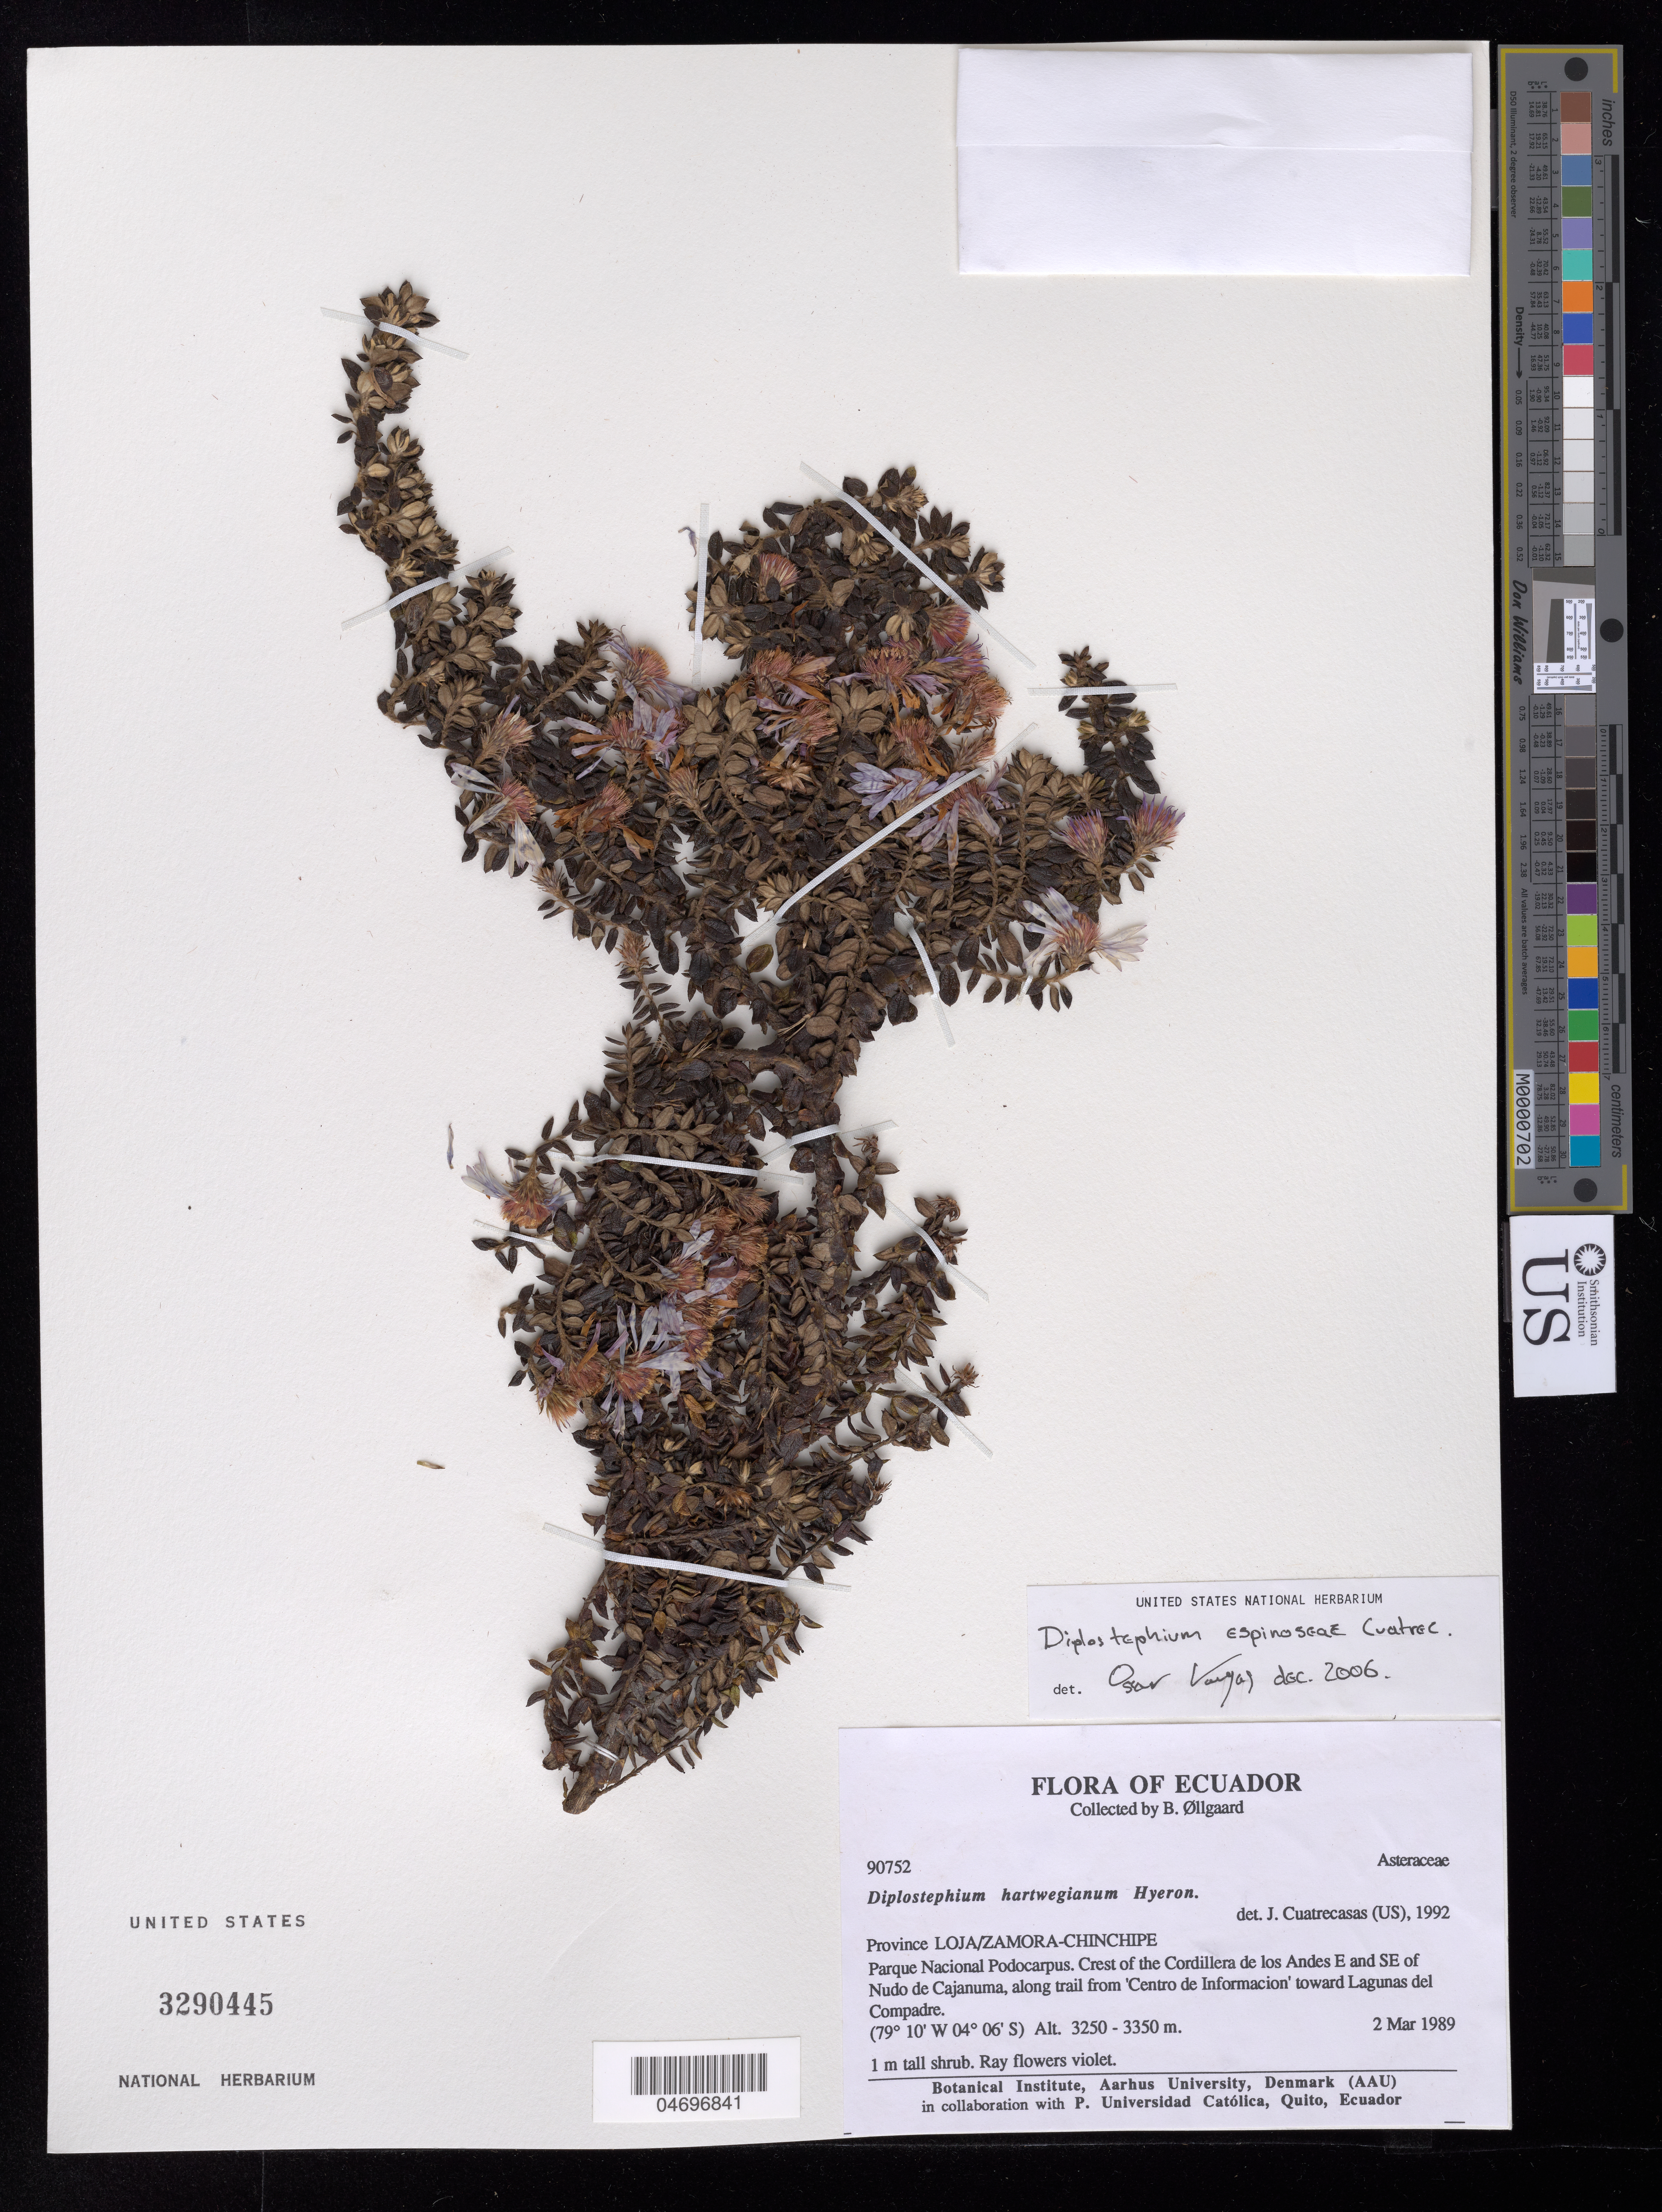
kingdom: Plantae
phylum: Tracheophyta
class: Magnoliopsida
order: Asterales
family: Asteraceae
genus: Diplostephium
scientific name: Diplostephium espinosae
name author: Cuatrec.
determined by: Vargas, Oscar M.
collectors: B. Øllgaard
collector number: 90752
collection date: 1989-03-02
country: Ecuador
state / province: Loja / Zamora-Chinchipe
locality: Parque Nacional Podocarpus, Crest of the Cordillera de los Anders E and SE of Nudo de Cjanuma, along trail from 'Centro de Informacion' toward Lagunas del Compadre.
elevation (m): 3250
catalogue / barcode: US 3290445